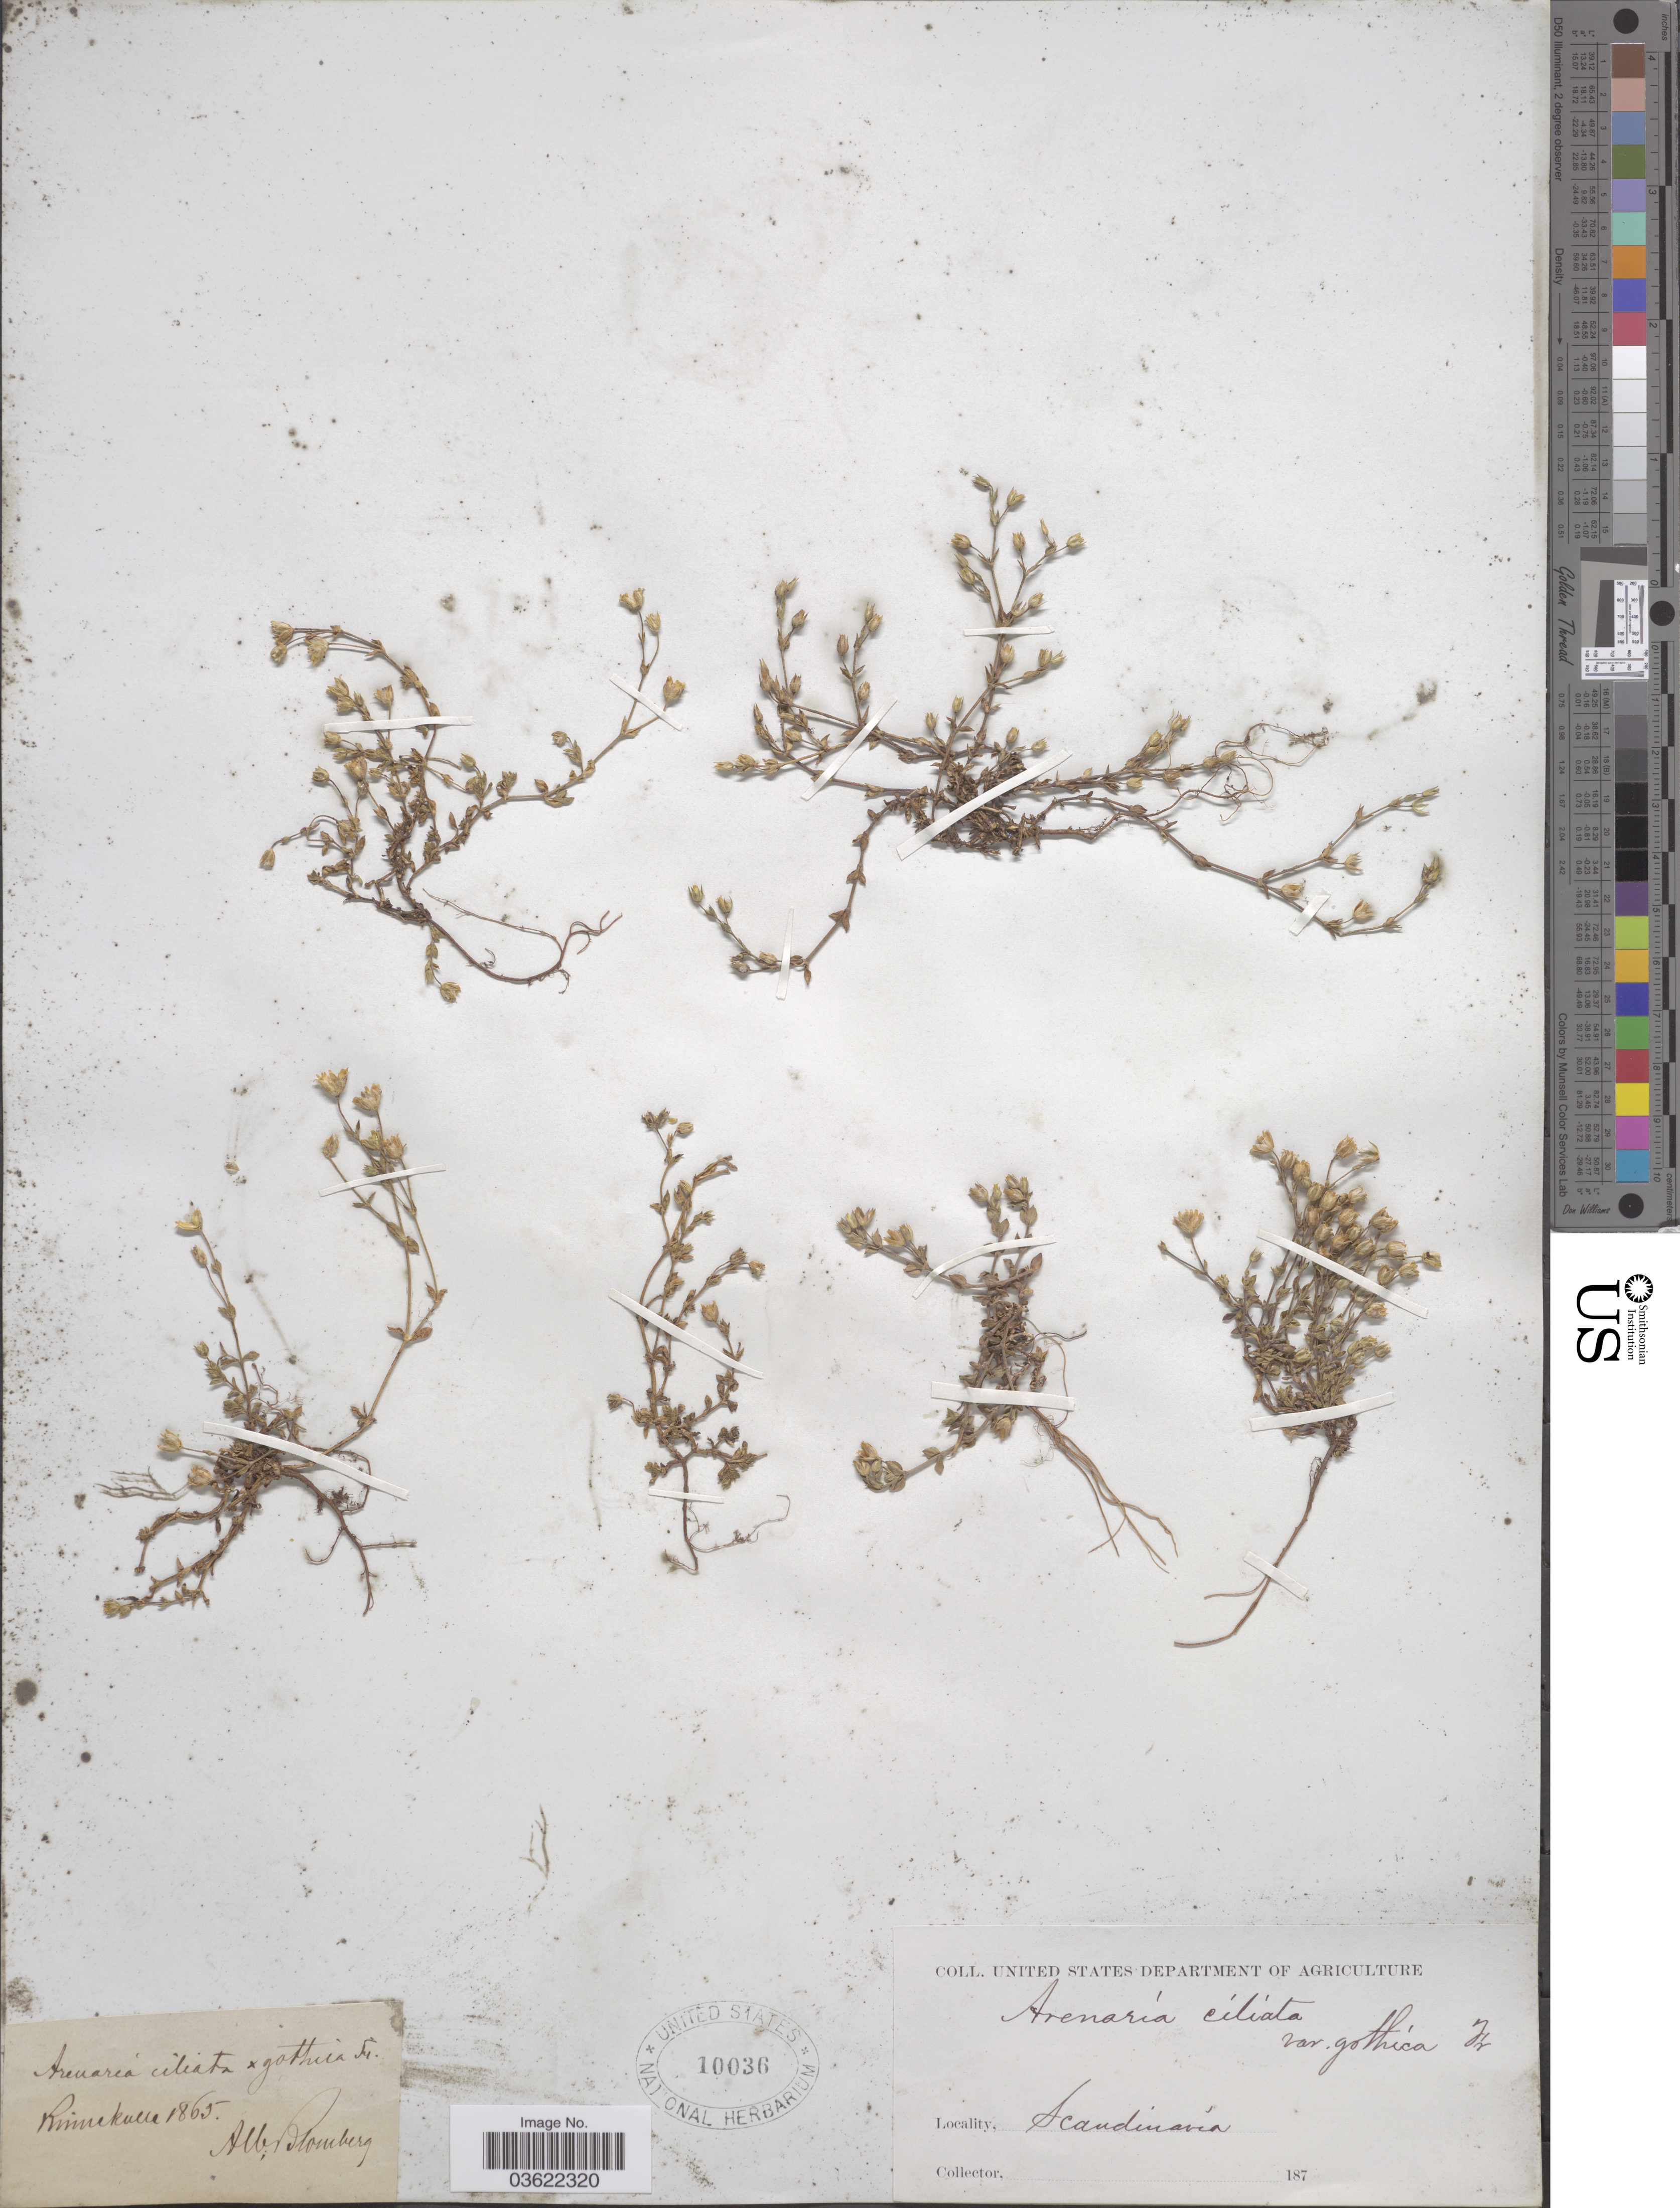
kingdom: Plantae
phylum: Tracheophyta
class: Magnoliopsida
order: Caryophyllales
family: Caryophyllaceae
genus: Arenaria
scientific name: Arenaria ciliata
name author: L.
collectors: A. Blomberg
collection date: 1865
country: Sweden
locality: Rinnekulla, Scandinavia.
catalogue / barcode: US 10036